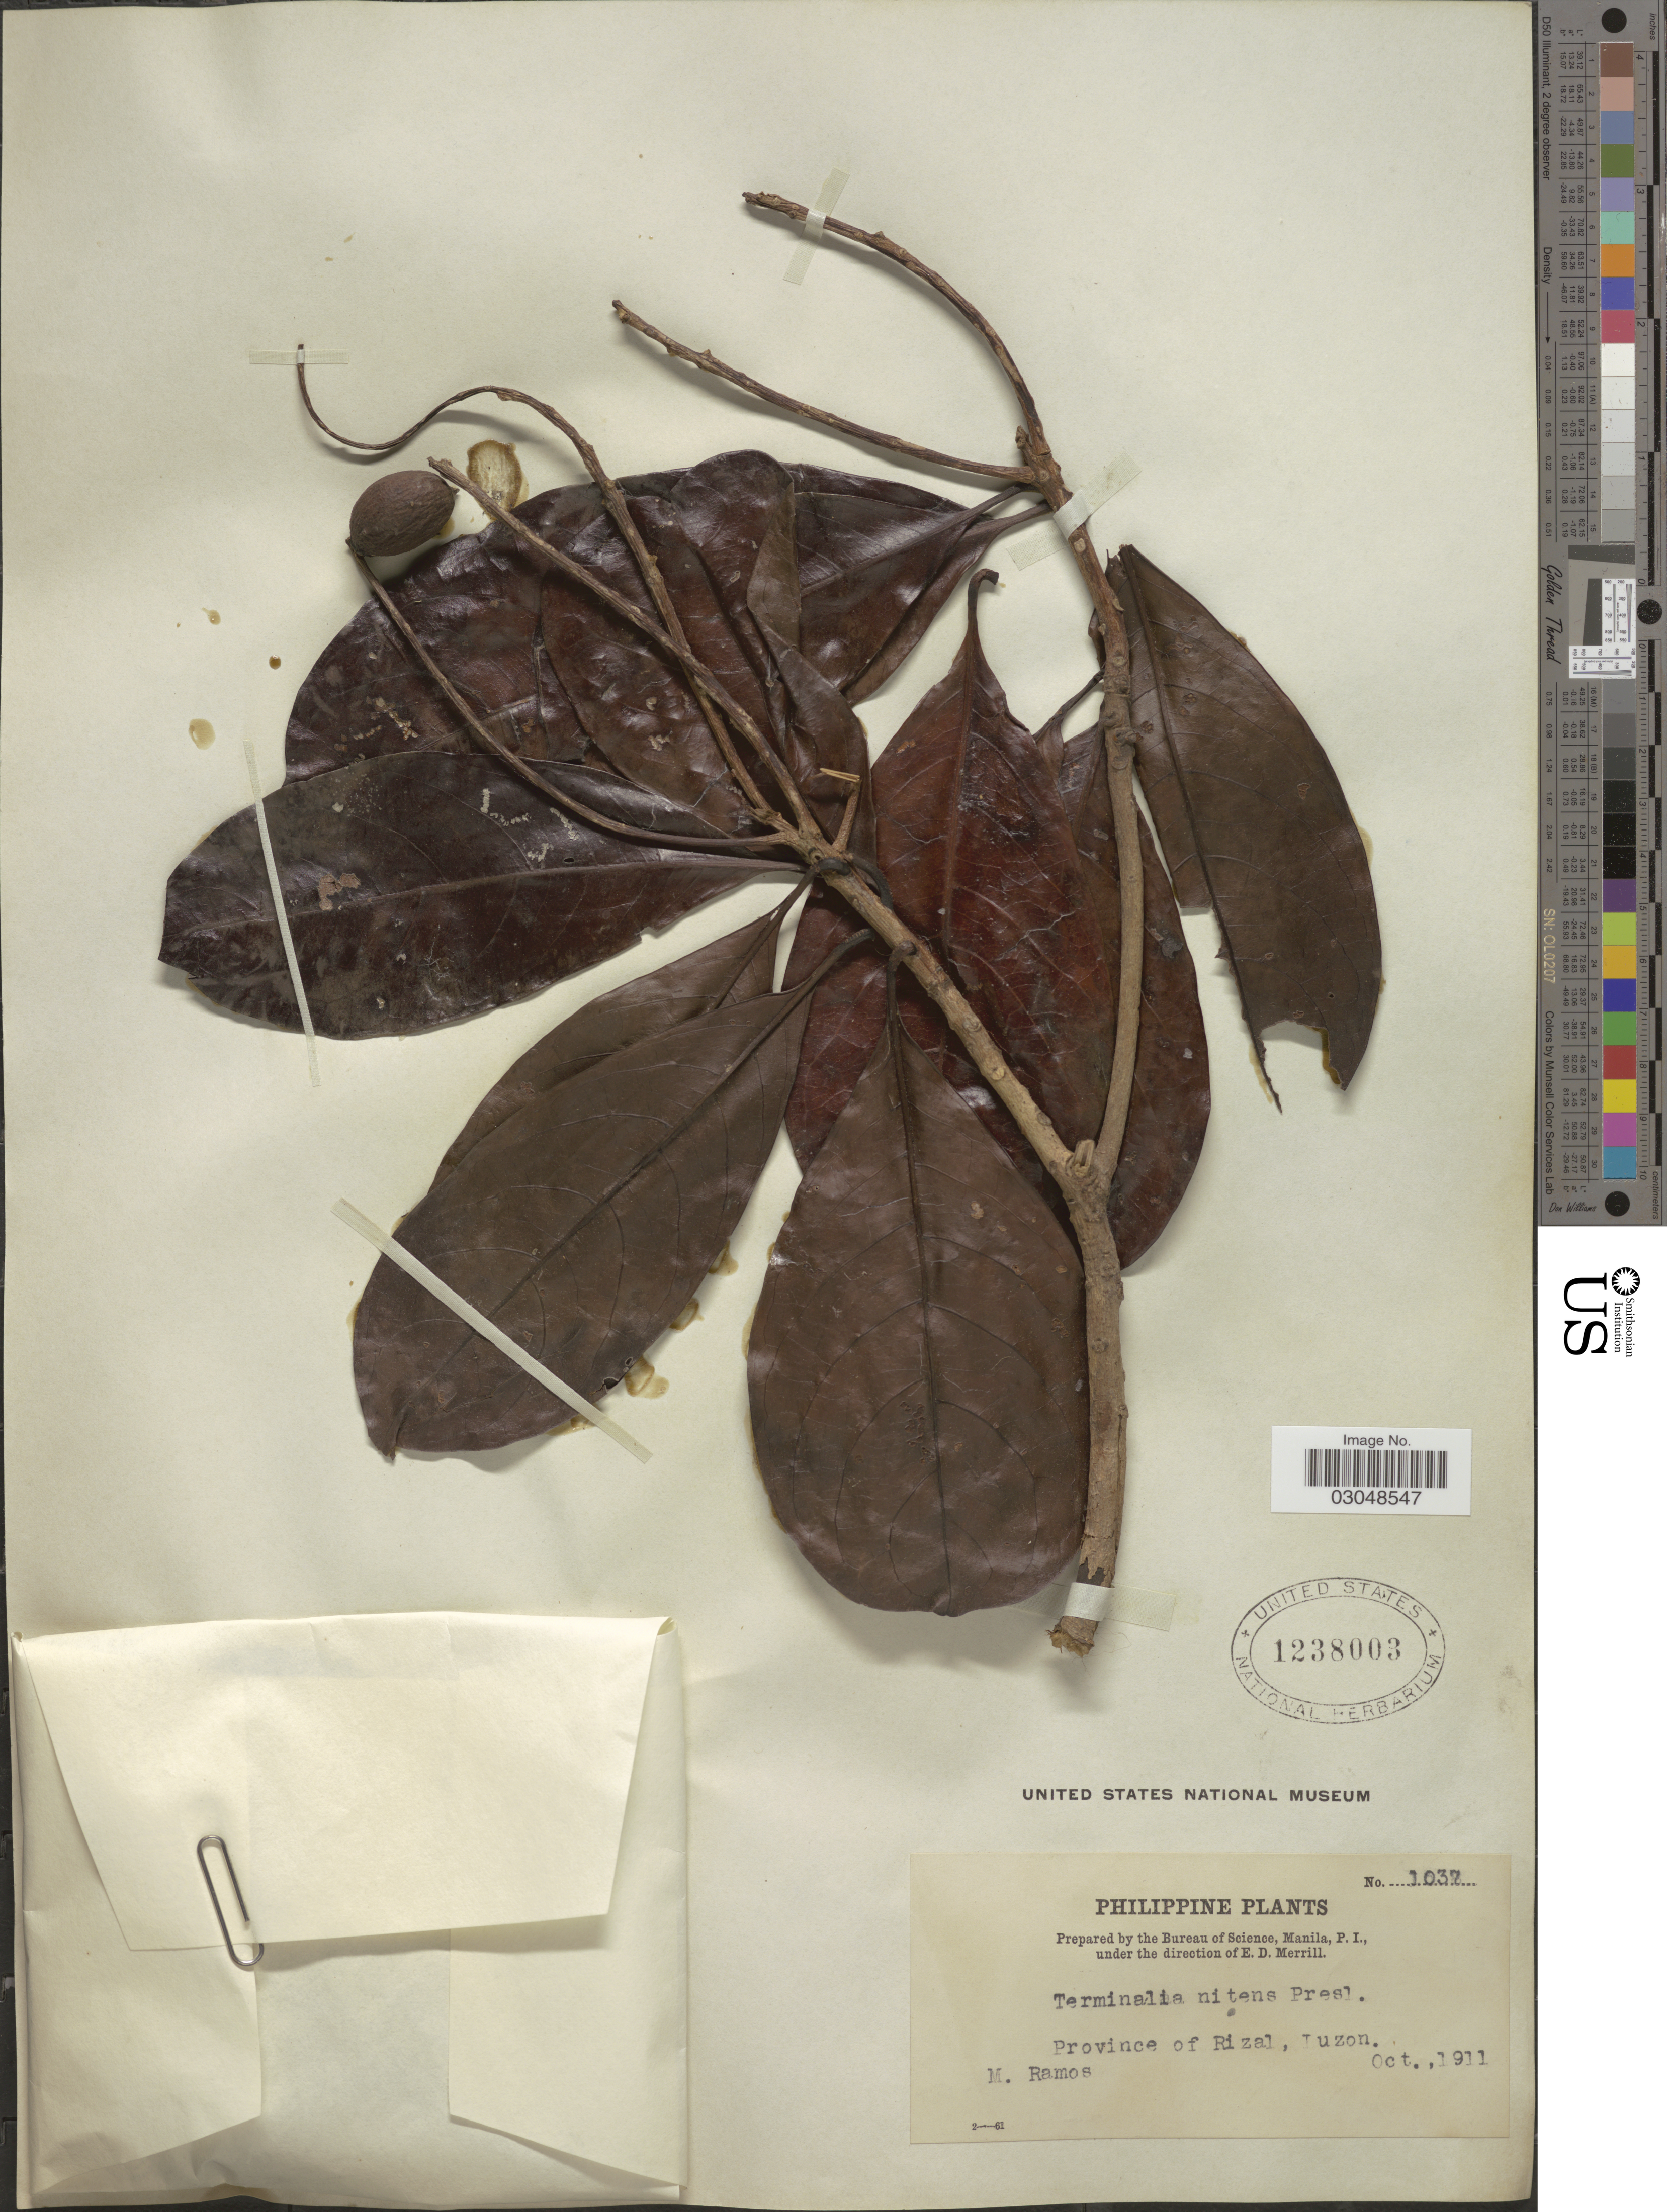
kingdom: Plantae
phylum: Tracheophyta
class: Magnoliopsida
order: Myrtales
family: Combretaceae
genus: Terminalia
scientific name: Terminalia nitens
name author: J. Presl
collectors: M. Ramos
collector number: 1037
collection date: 1911-10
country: Philippines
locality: Province of Rizal, Luzon.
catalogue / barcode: US 1238003